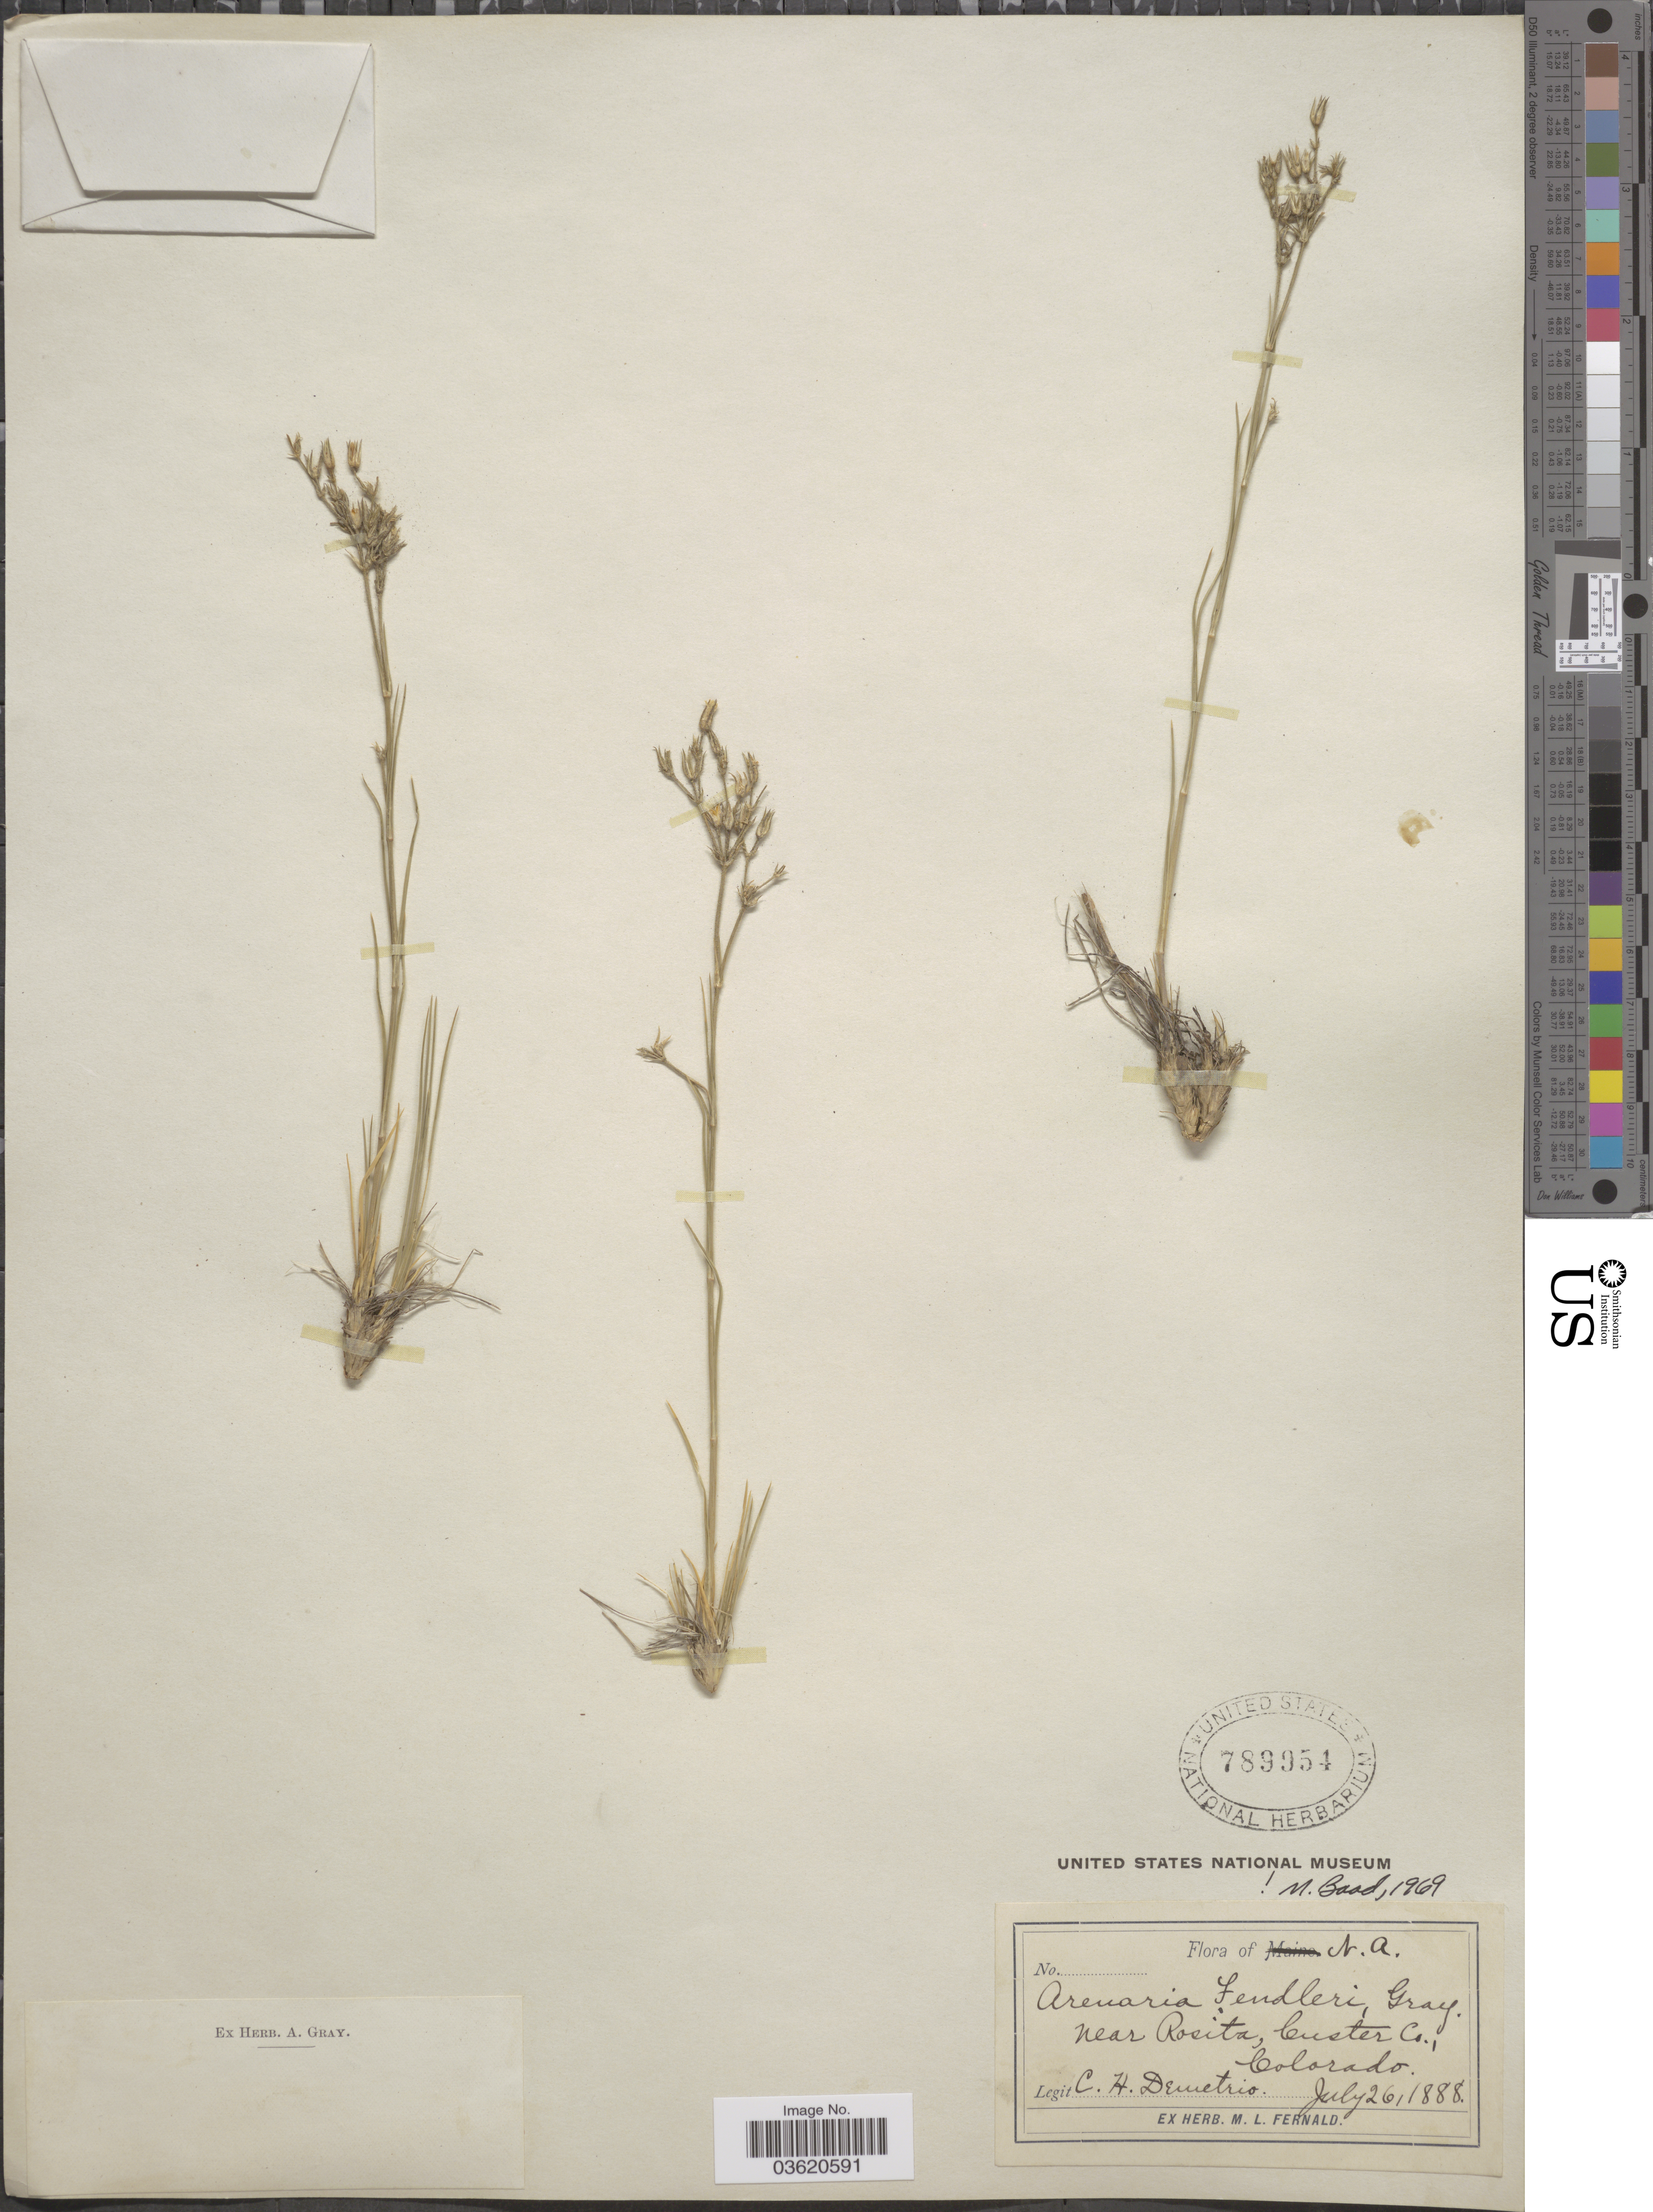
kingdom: Plantae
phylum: Tracheophyta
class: Magnoliopsida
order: Caryophyllales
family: Caryophyllaceae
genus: Eremogone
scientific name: Eremogone fendleri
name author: (A. Gray) Ikonn.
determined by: U.S. National Herbarium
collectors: C. Demetrio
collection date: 1888-07-26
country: United States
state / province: Colorado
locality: N. A. Near Rosita, Custer Co.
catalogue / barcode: US 789954